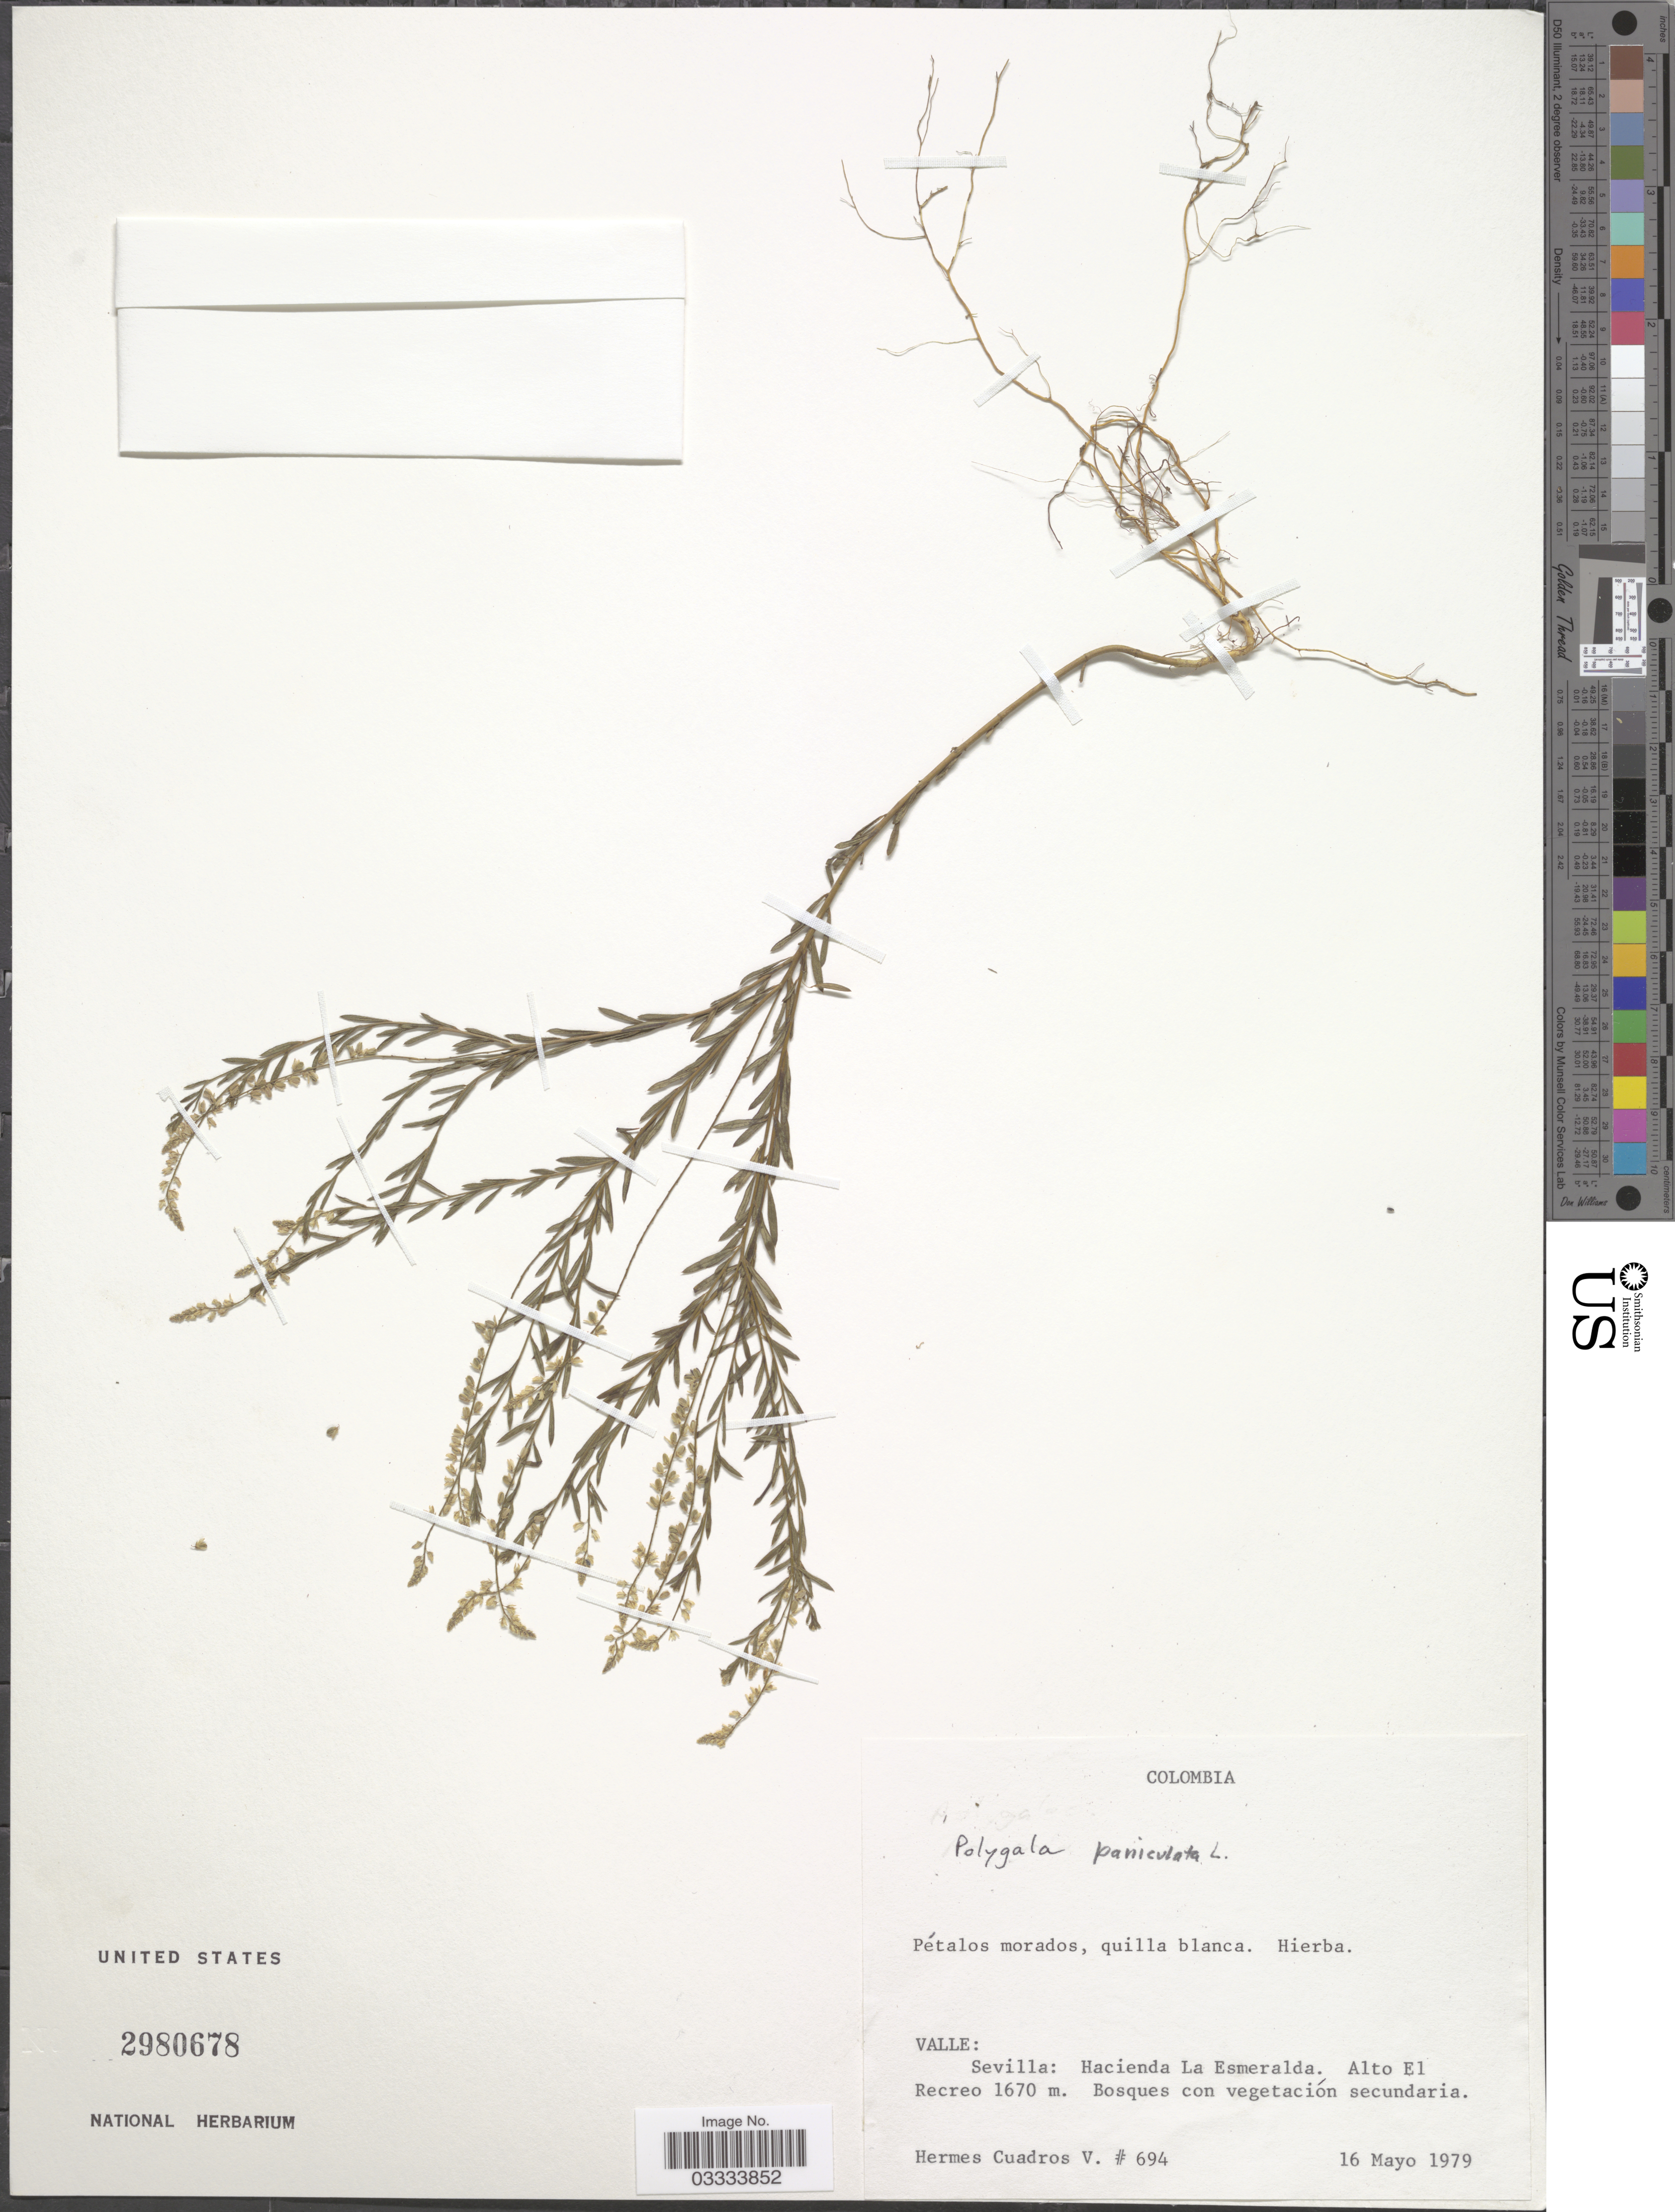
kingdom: Plantae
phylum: Tracheophyta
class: Magnoliopsida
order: Fabales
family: Polygalaceae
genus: Polygala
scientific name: Polygala paniculata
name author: L.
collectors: H. Cuadros V.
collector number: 694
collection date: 1979-05-16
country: Colombia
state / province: Valle del Cauca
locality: Valle: Sevilla: Hacienda La Esmeralda. Alto El Recreo.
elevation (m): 1670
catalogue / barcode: US 2980678